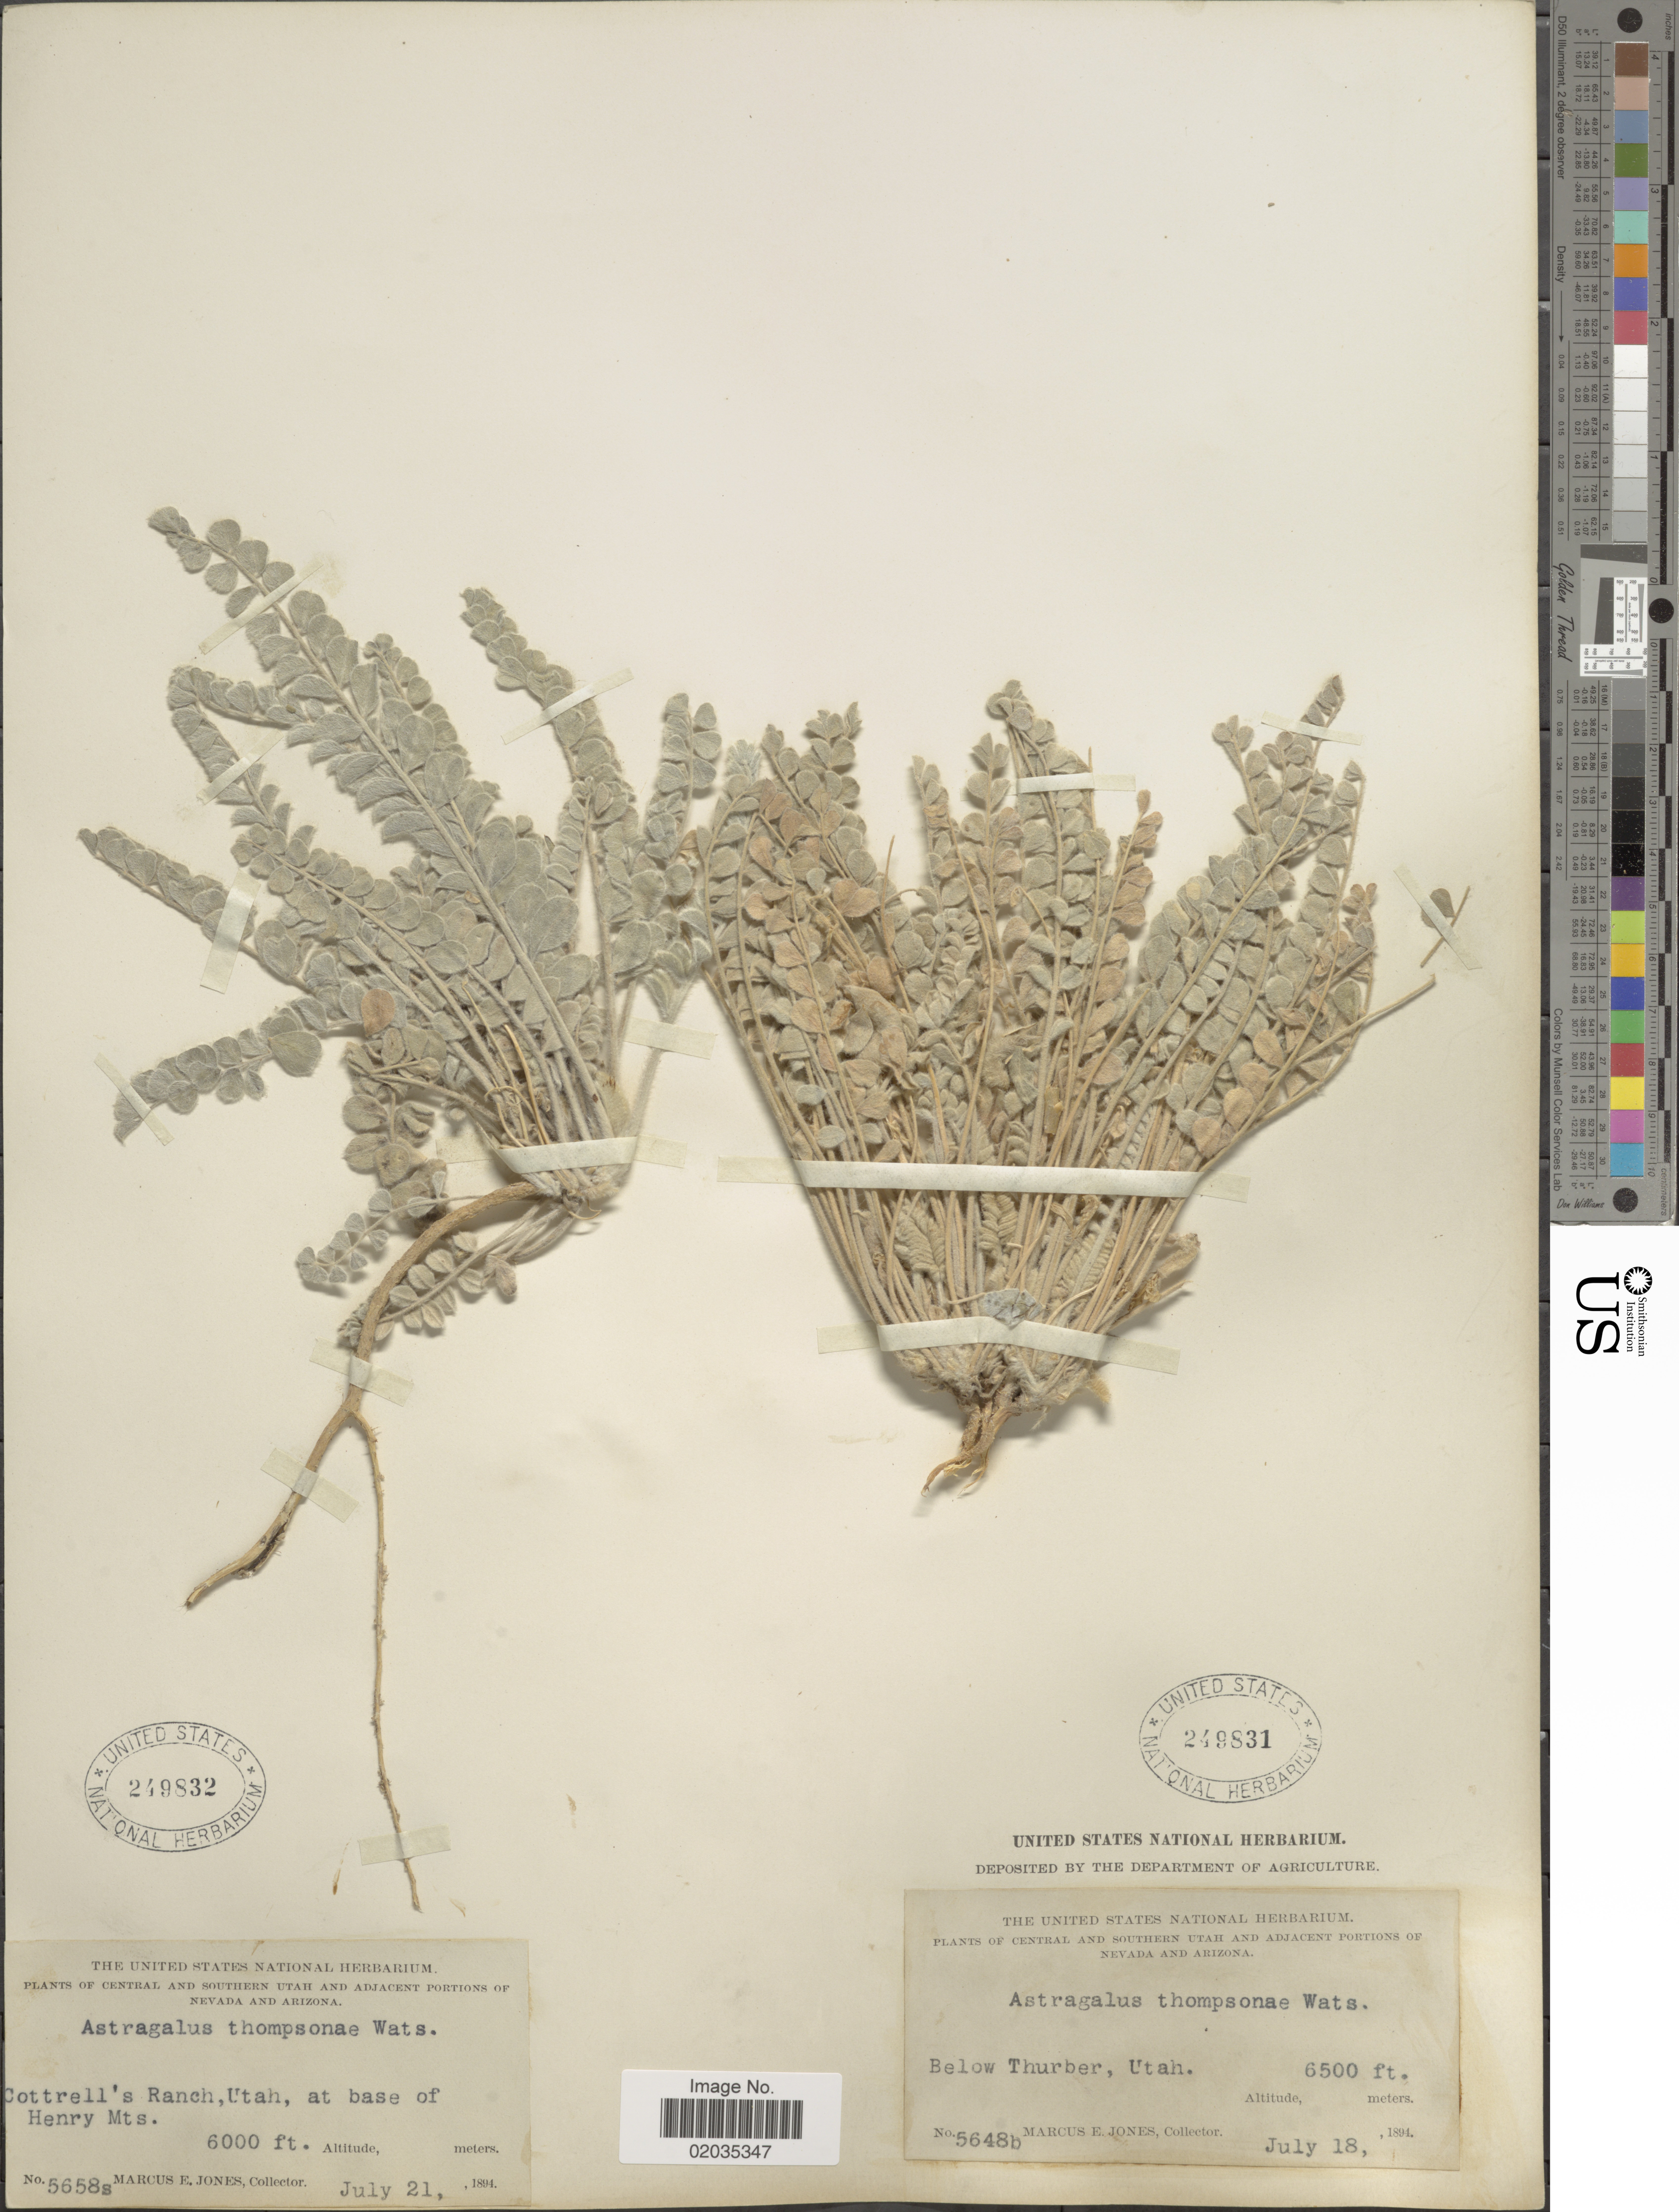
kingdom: Plantae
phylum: Tracheophyta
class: Magnoliopsida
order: Fabales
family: Fabaceae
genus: Astragalus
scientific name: Astragalus thompsonae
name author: S. Watson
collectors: M. E. Jones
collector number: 5658s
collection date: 1894-07-21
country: United States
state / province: Utah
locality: Central and southern Utah, Cottrell's Ranch, at base of Henry Mts.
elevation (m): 1829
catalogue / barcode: US 249832-2